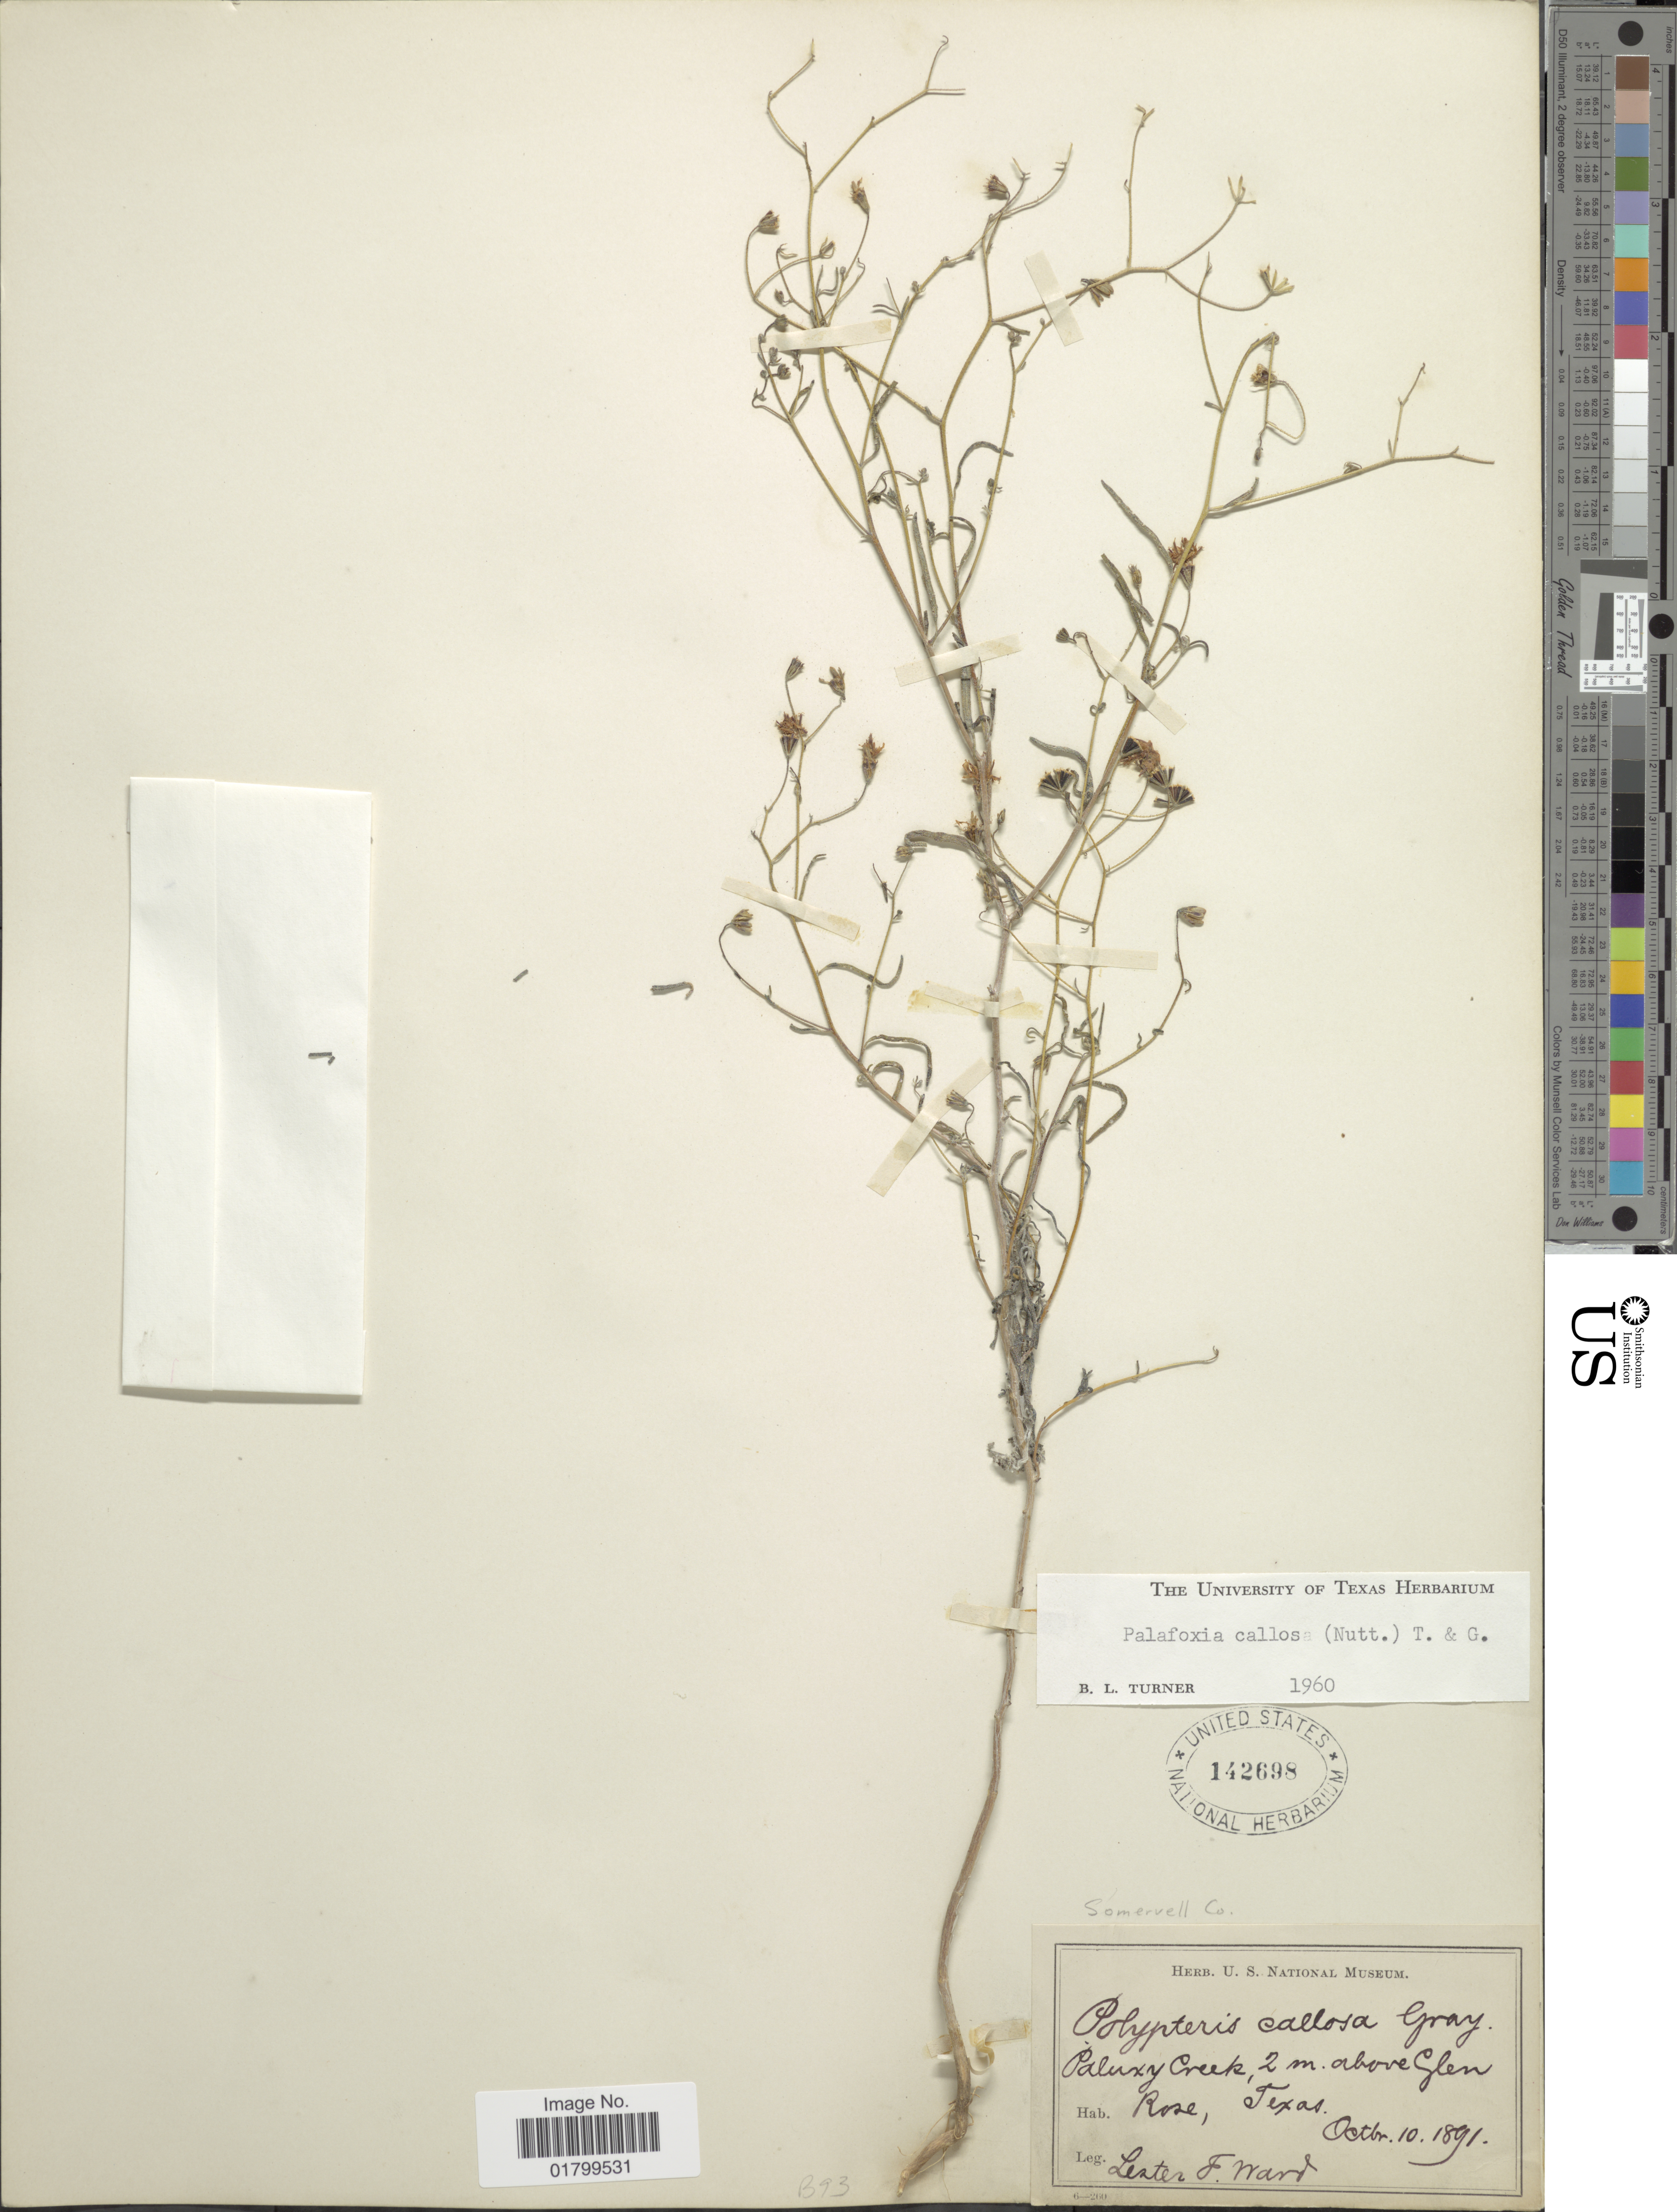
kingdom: Plantae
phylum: Tracheophyta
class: Magnoliopsida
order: Asterales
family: Asteraceae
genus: Palafoxia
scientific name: Palafoxia callosa var. callosa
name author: (Nutt.) Torr. & A. Gray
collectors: L. F. Ward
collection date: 1891-10-10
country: United States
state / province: Texas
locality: Paluxy Creek, 2 m. above Glen Rose , Texas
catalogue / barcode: US 142698